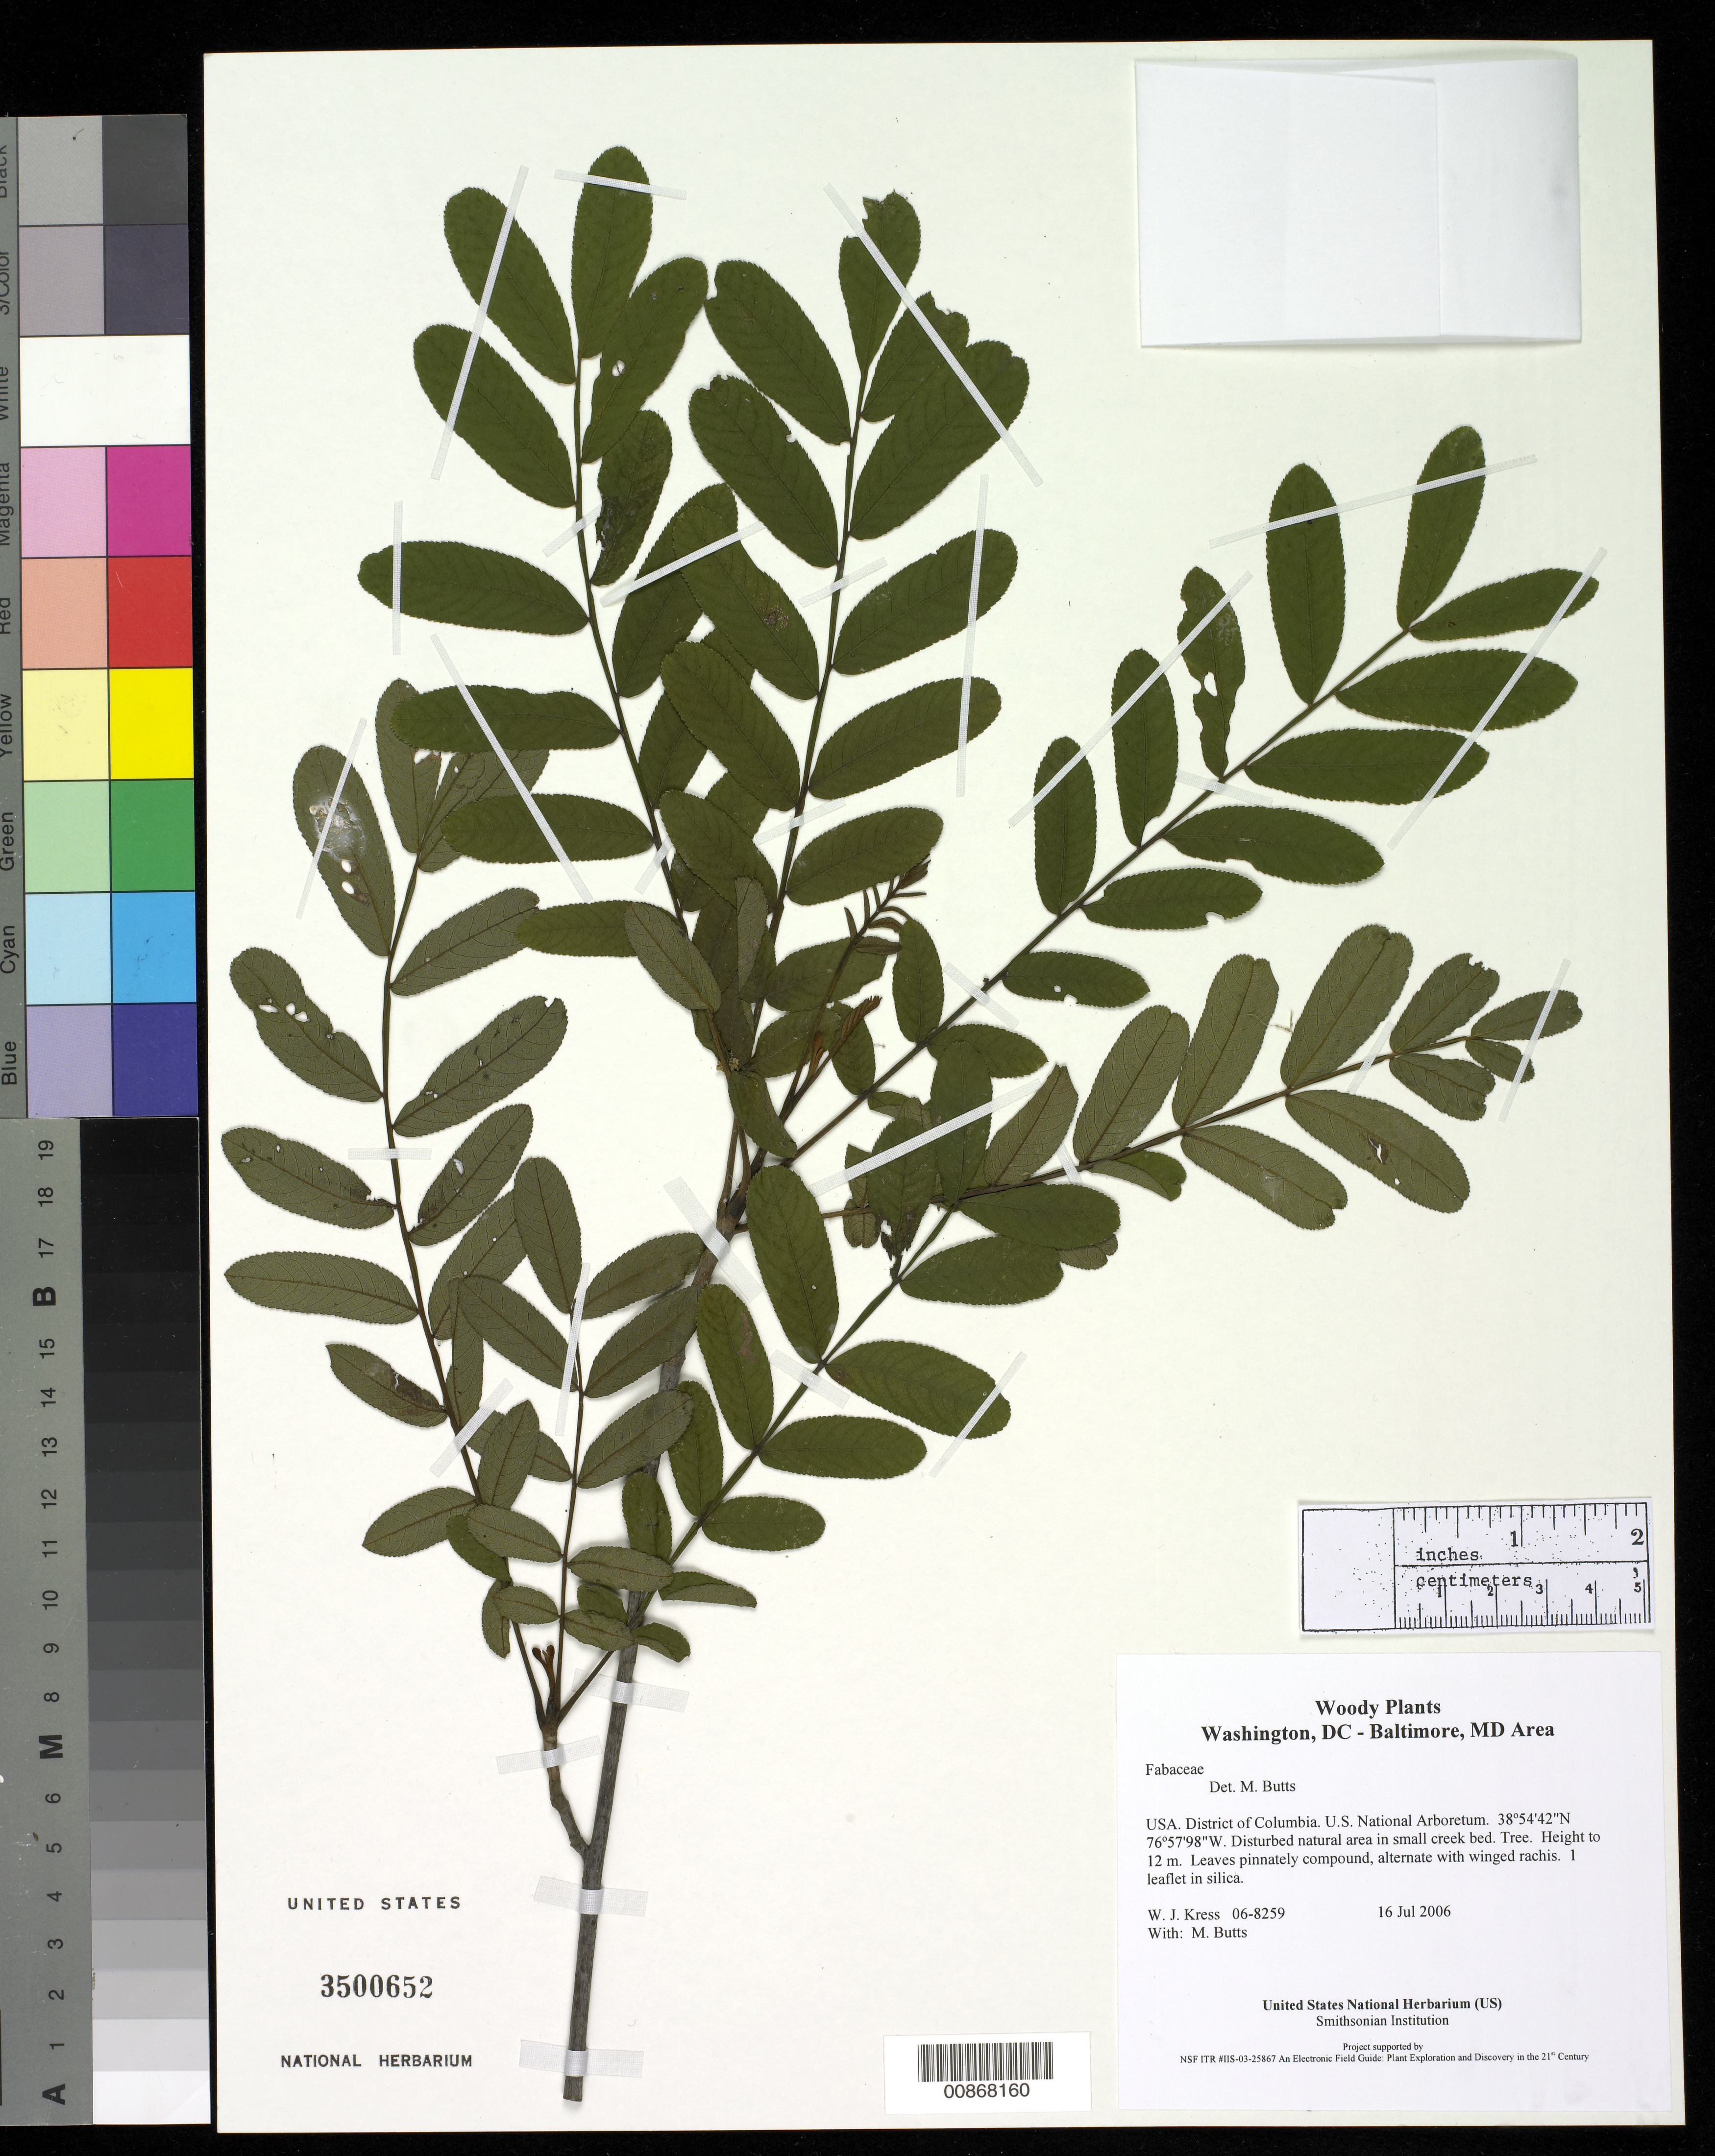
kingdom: Plantae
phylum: Tracheophyta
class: Magnoliopsida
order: Fabales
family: Fabaceae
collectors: W. J. Kress & M. B. Butts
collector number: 06-8259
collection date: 2006-07-16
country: United States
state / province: District of Columbia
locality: U.S. National Arboretum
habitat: Disturbed natural area in small creek bed.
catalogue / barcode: US 3500652